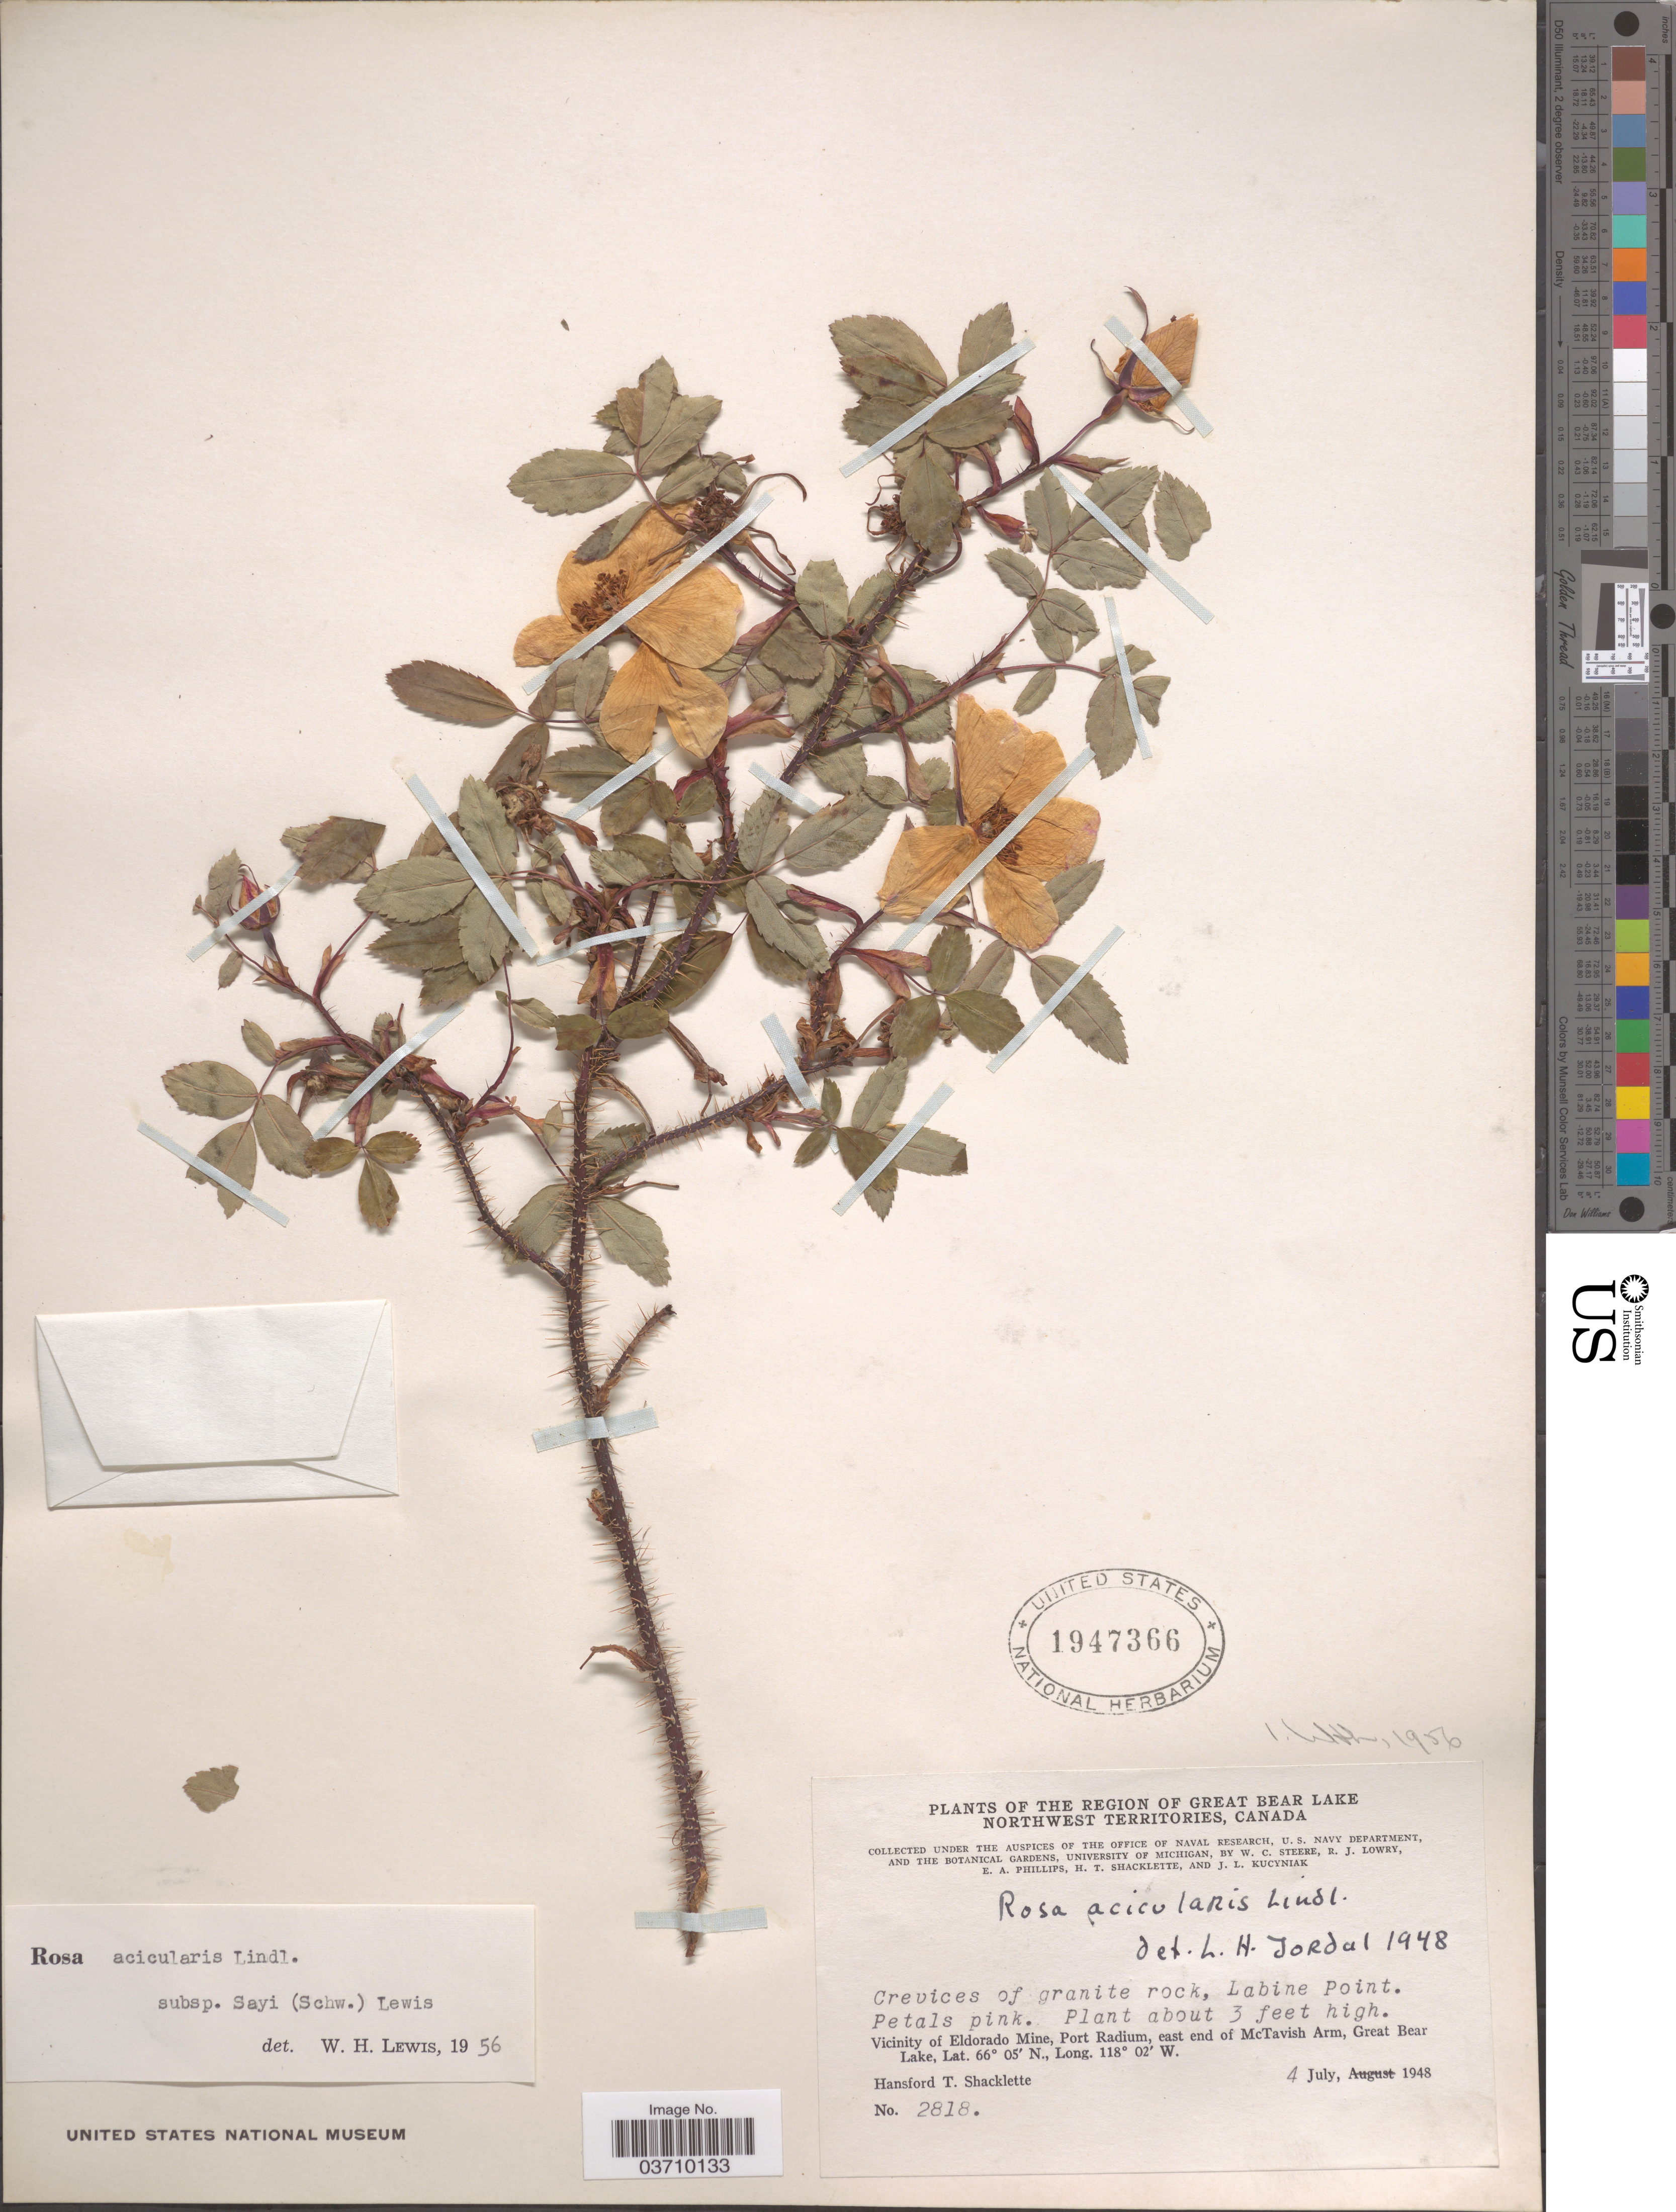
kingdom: Plantae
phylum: Tracheophyta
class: Magnoliopsida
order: Rosales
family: Rosaceae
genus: Rosa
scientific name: Rosa acicularis var. sayi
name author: (Schwein.) Rehder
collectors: H. Shacklette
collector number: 2818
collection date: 1948-07-04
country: Canada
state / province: Northwest Territories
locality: The Region of Great Bear Lake. Labine Point. Vicinity of Eldorado Mine, Port Radium, east end of McTavish Arm, Great Bear Lake.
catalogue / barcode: US 1947366